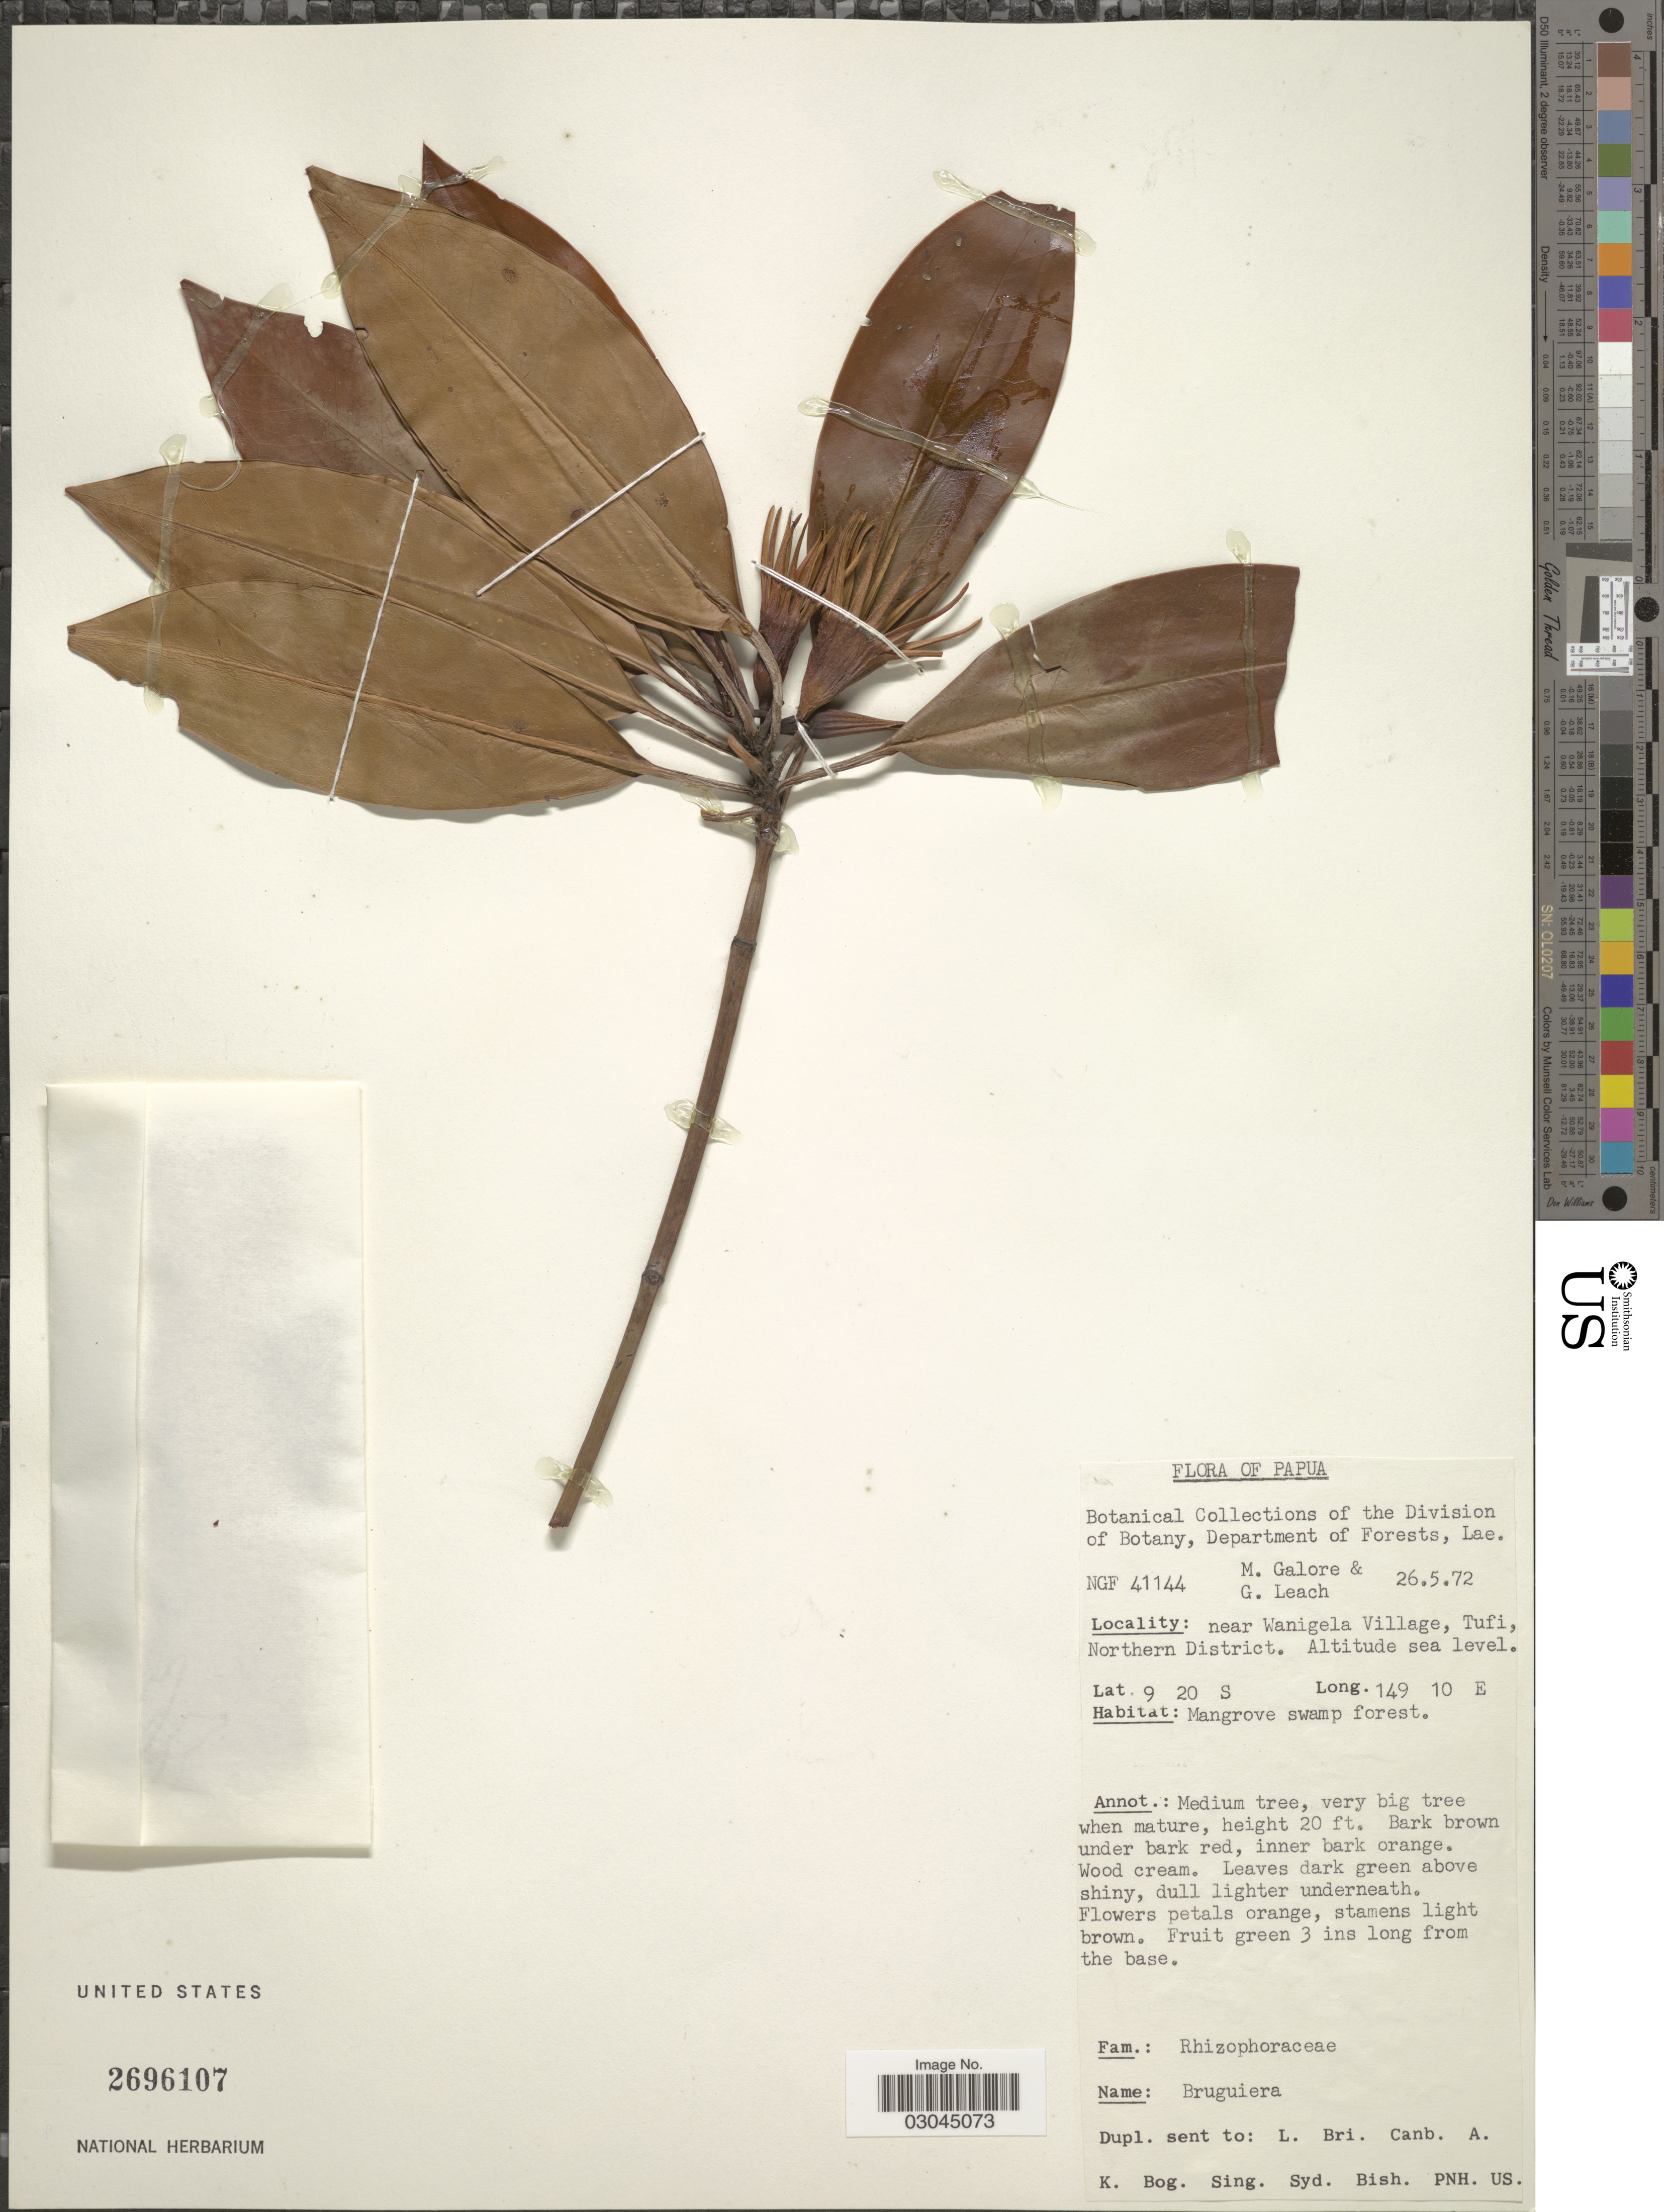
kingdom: Plantae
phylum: Tracheophyta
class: Magnoliopsida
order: Malpighiales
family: Rhizophoraceae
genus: Bruguiera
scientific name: Bruguiera sp.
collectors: M. Galore & G. Leach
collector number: NGF 41144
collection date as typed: Transcribed d/m/y: 26/5/72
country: Papua New Guinea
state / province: Northern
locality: Papua, near Wanigela Village, Tufi, Northern District.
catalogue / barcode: US 2696107